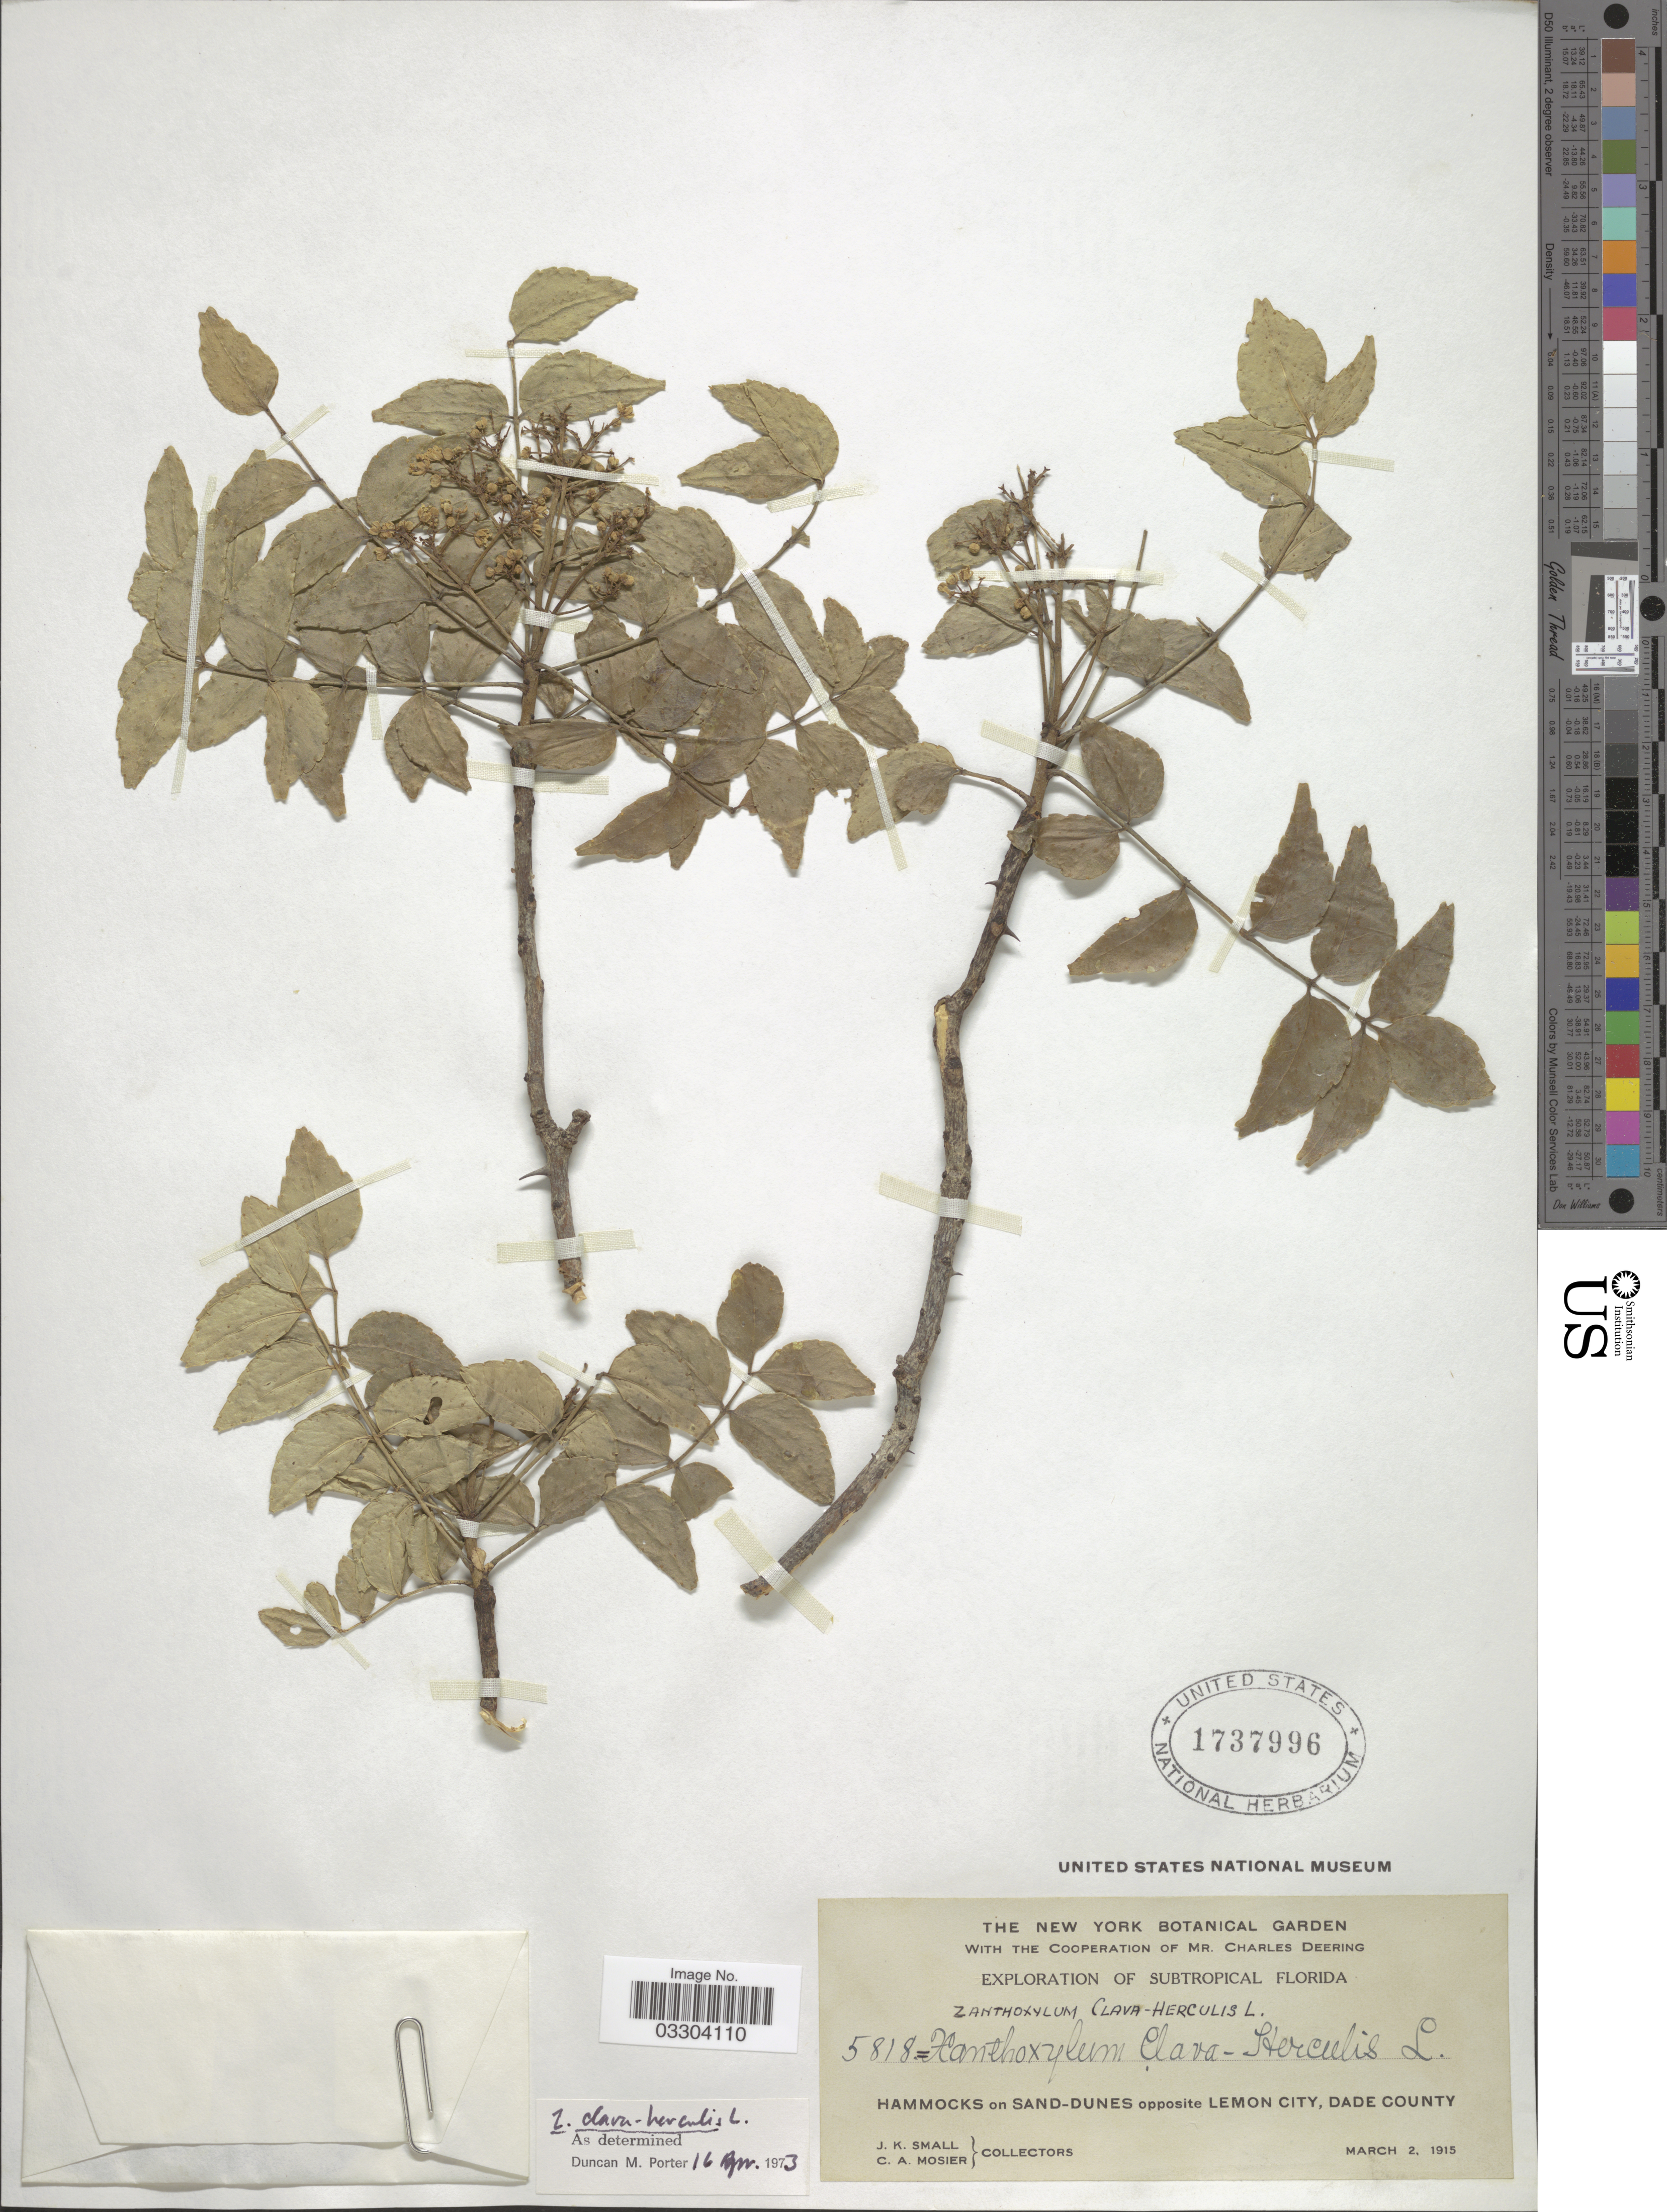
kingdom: Plantae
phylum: Tracheophyta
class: Magnoliopsida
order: Sapindales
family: Rutaceae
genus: Zanthoxylum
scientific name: Zanthoxylum clava-herculis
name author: L.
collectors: J. K. Small & C. A. Mosier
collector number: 5818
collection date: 1915-03-02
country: United States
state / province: Florida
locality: Subtropical Florida, Hammocks and Sand-dunes opposite Lemon City, Dade County.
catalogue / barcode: US 1737996